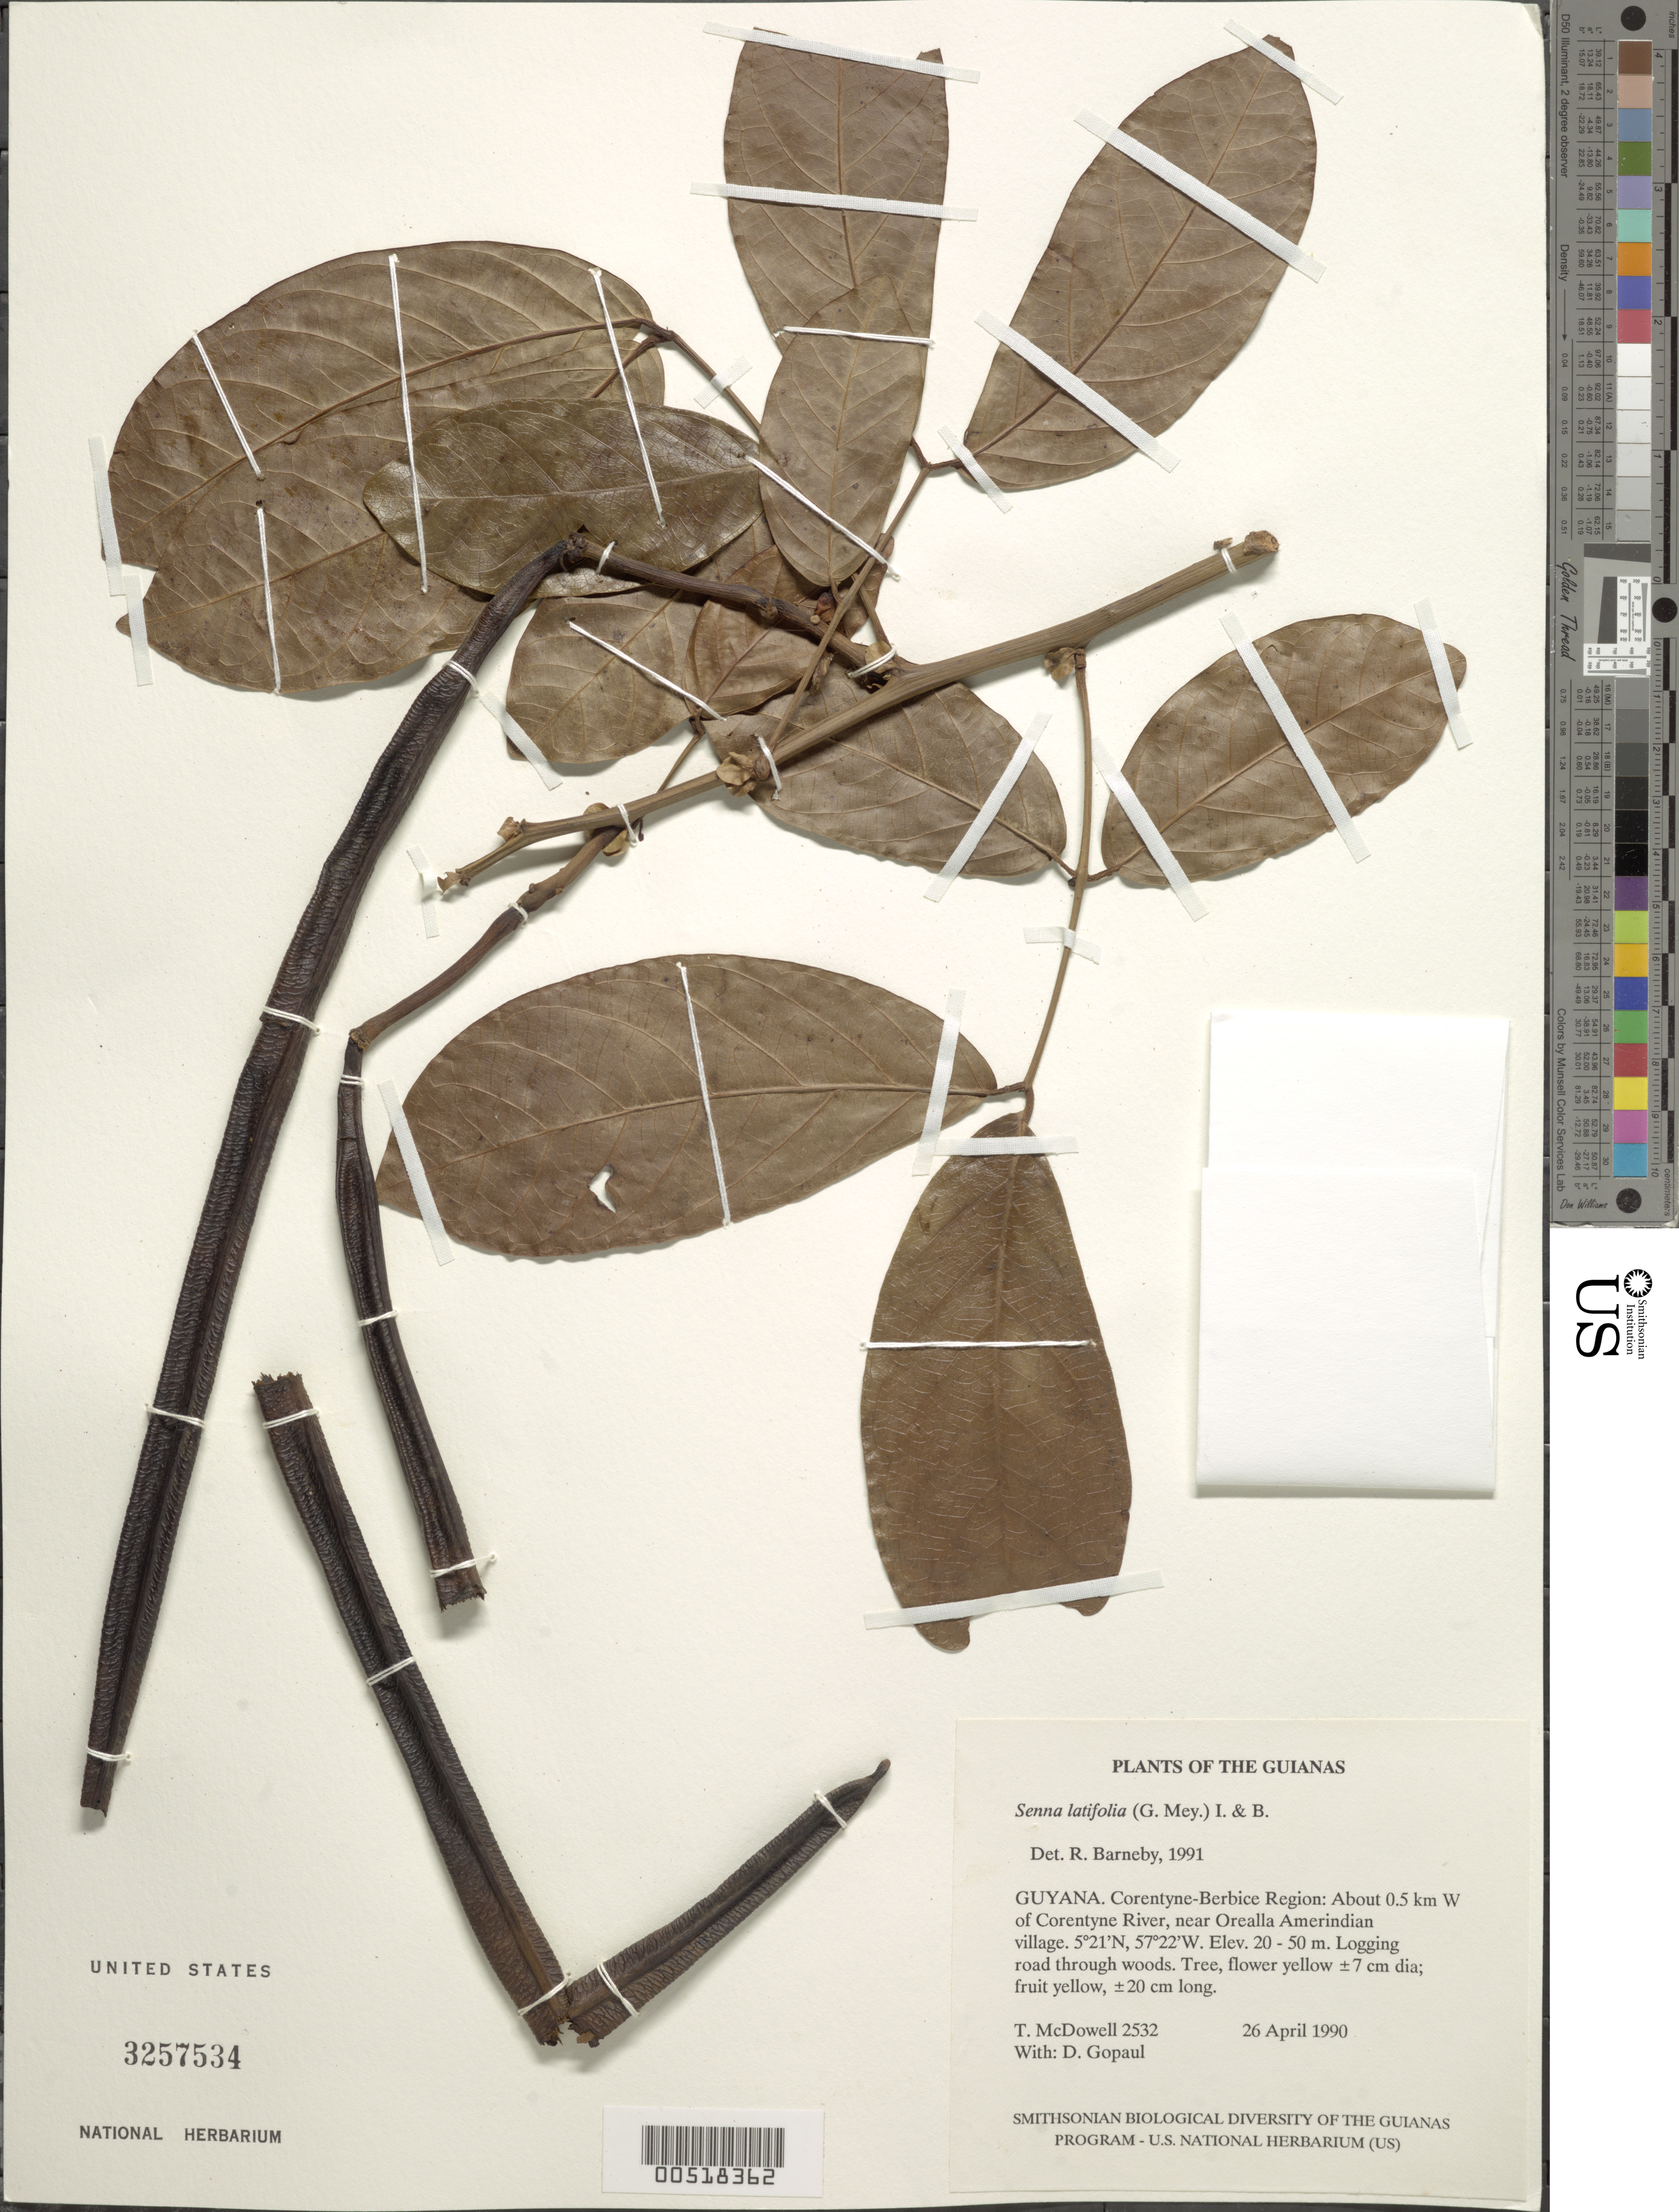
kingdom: Plantae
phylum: Tracheophyta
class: Magnoliopsida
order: Fabales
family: Fabaceae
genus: Senna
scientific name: Senna latifolia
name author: (G. Mey.) H.S. Irwin & Barneby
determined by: Barneby, Rupert C., (NY)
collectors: T. McDowell & D. Gopaul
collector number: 2532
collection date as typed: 26 April 1990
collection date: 1990-04-26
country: Guyana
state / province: E. Berbice-Corentyne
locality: About 0.5 km W of Corentyne River, near Orealla Amerindian village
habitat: Logging road through woods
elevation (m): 20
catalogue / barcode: US 3257534